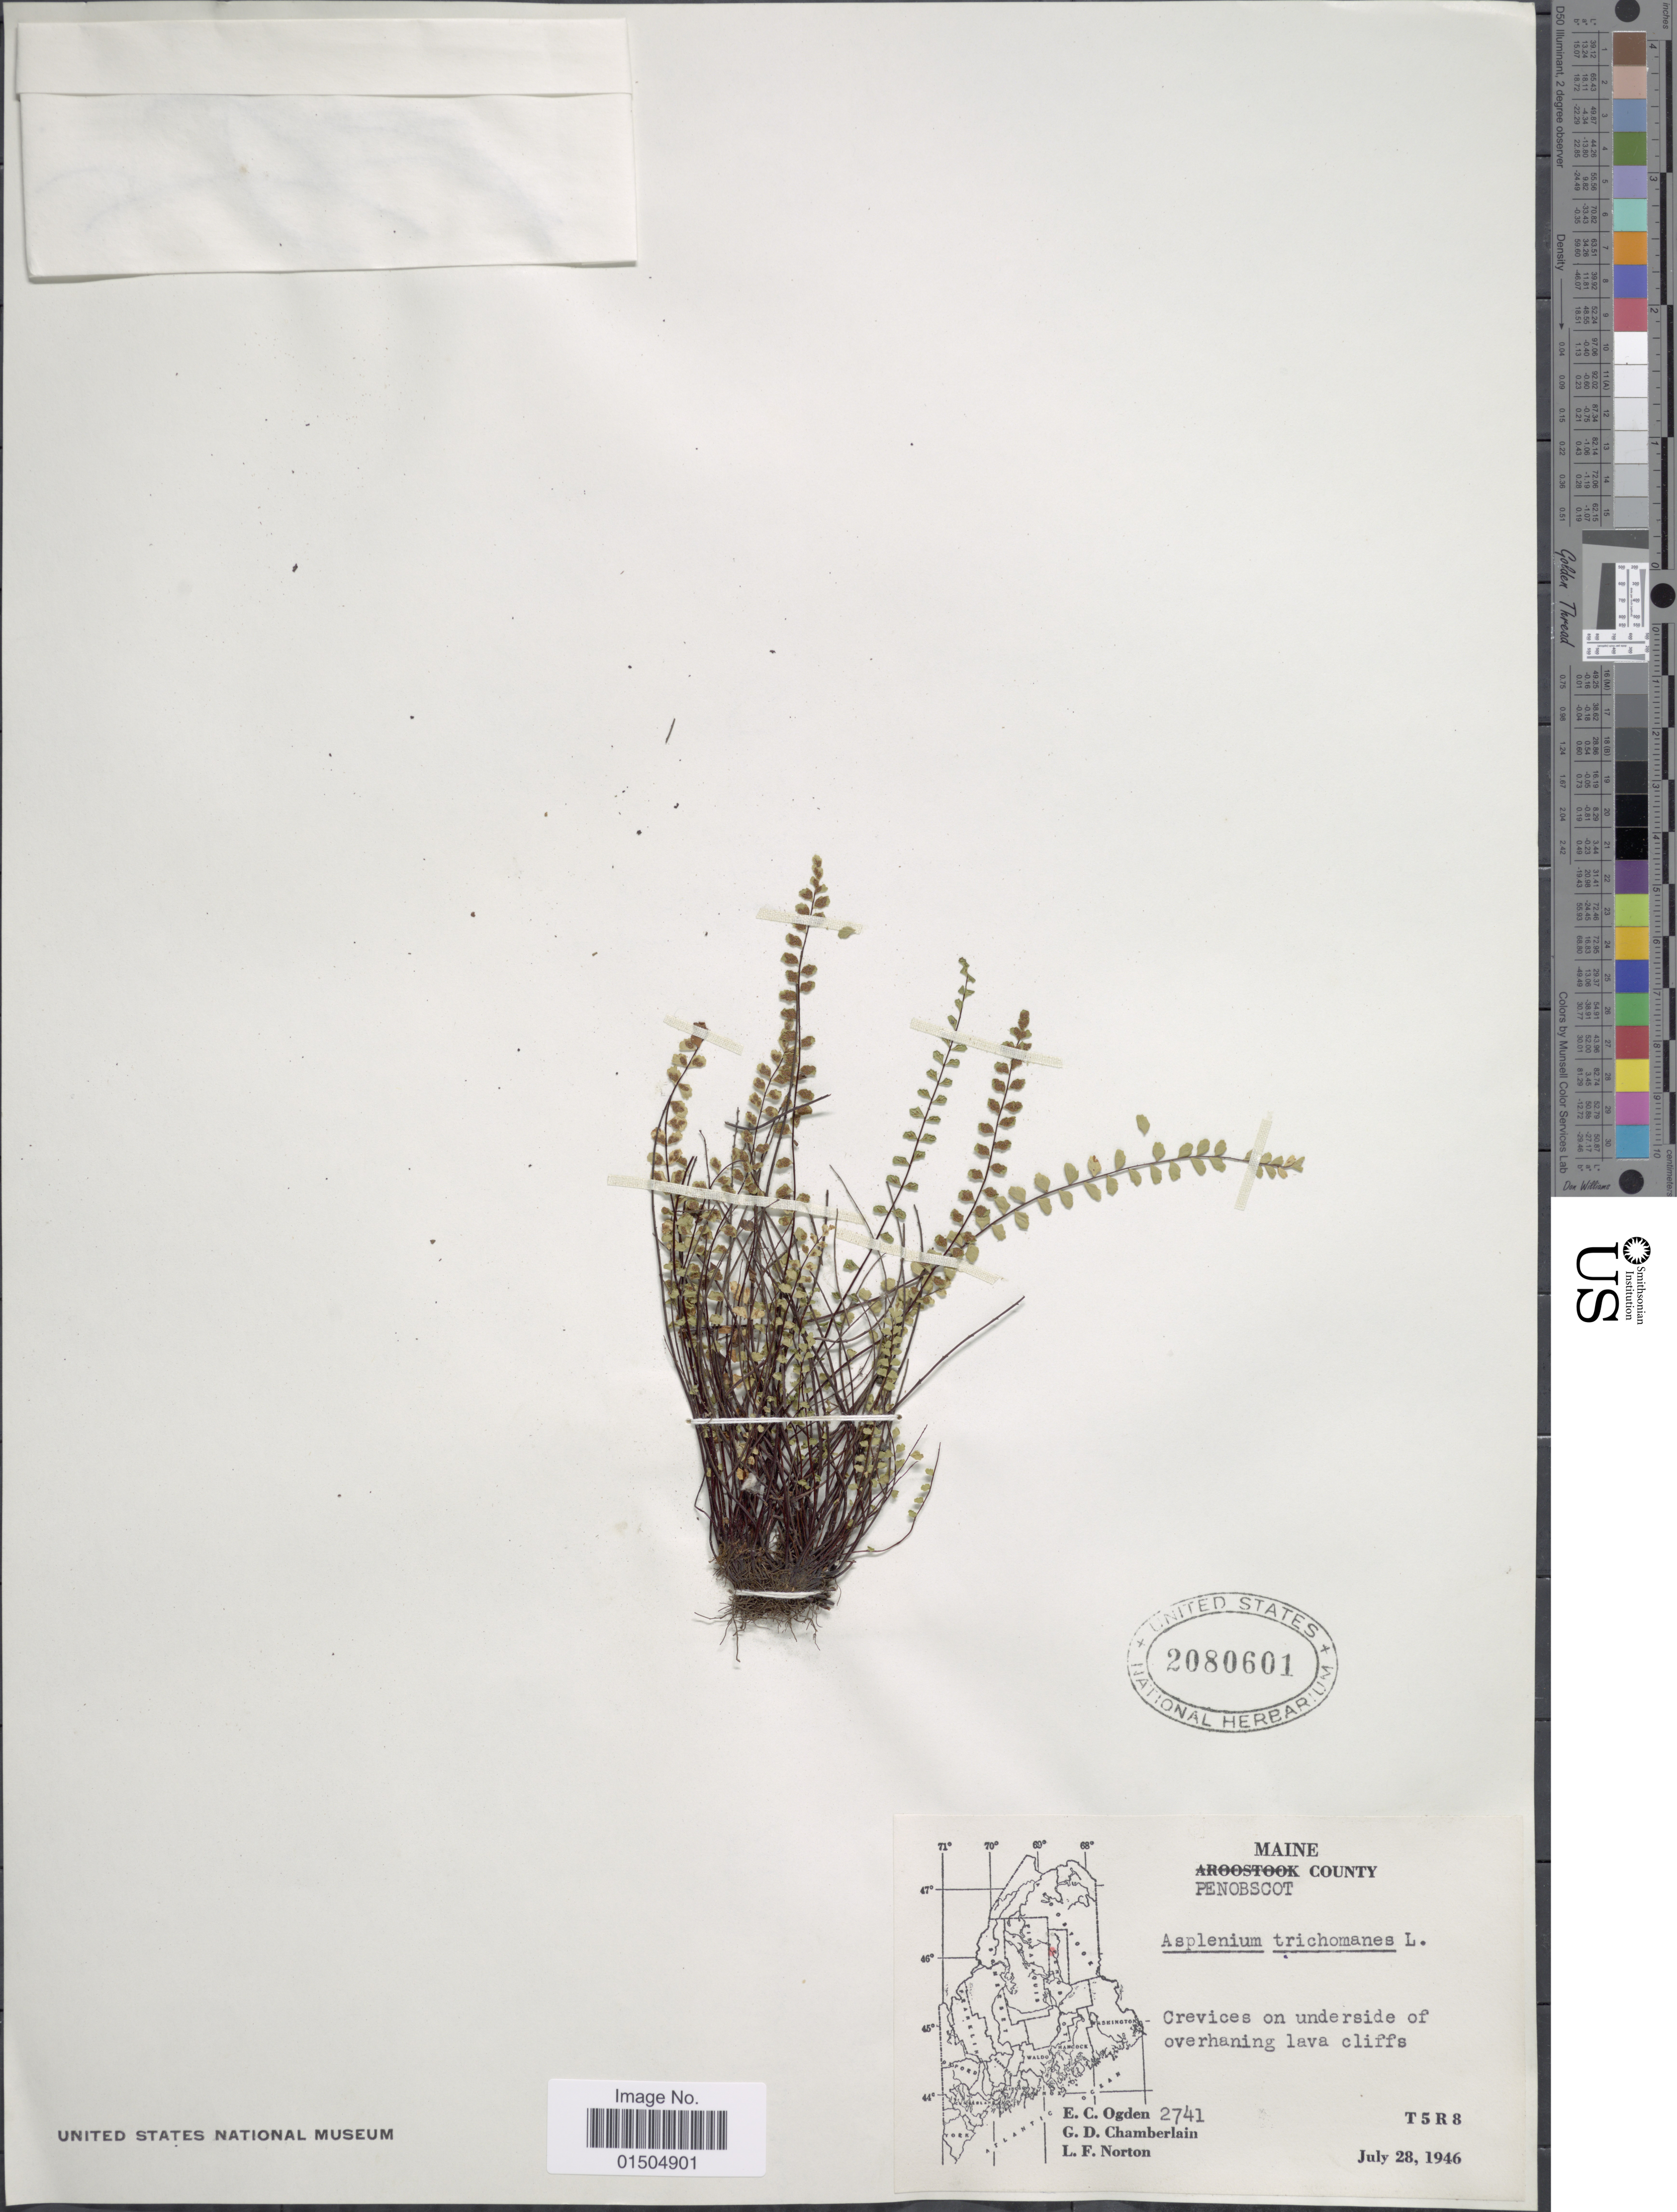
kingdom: Plantae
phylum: Tracheophyta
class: Polypodiopsida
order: Polypodiales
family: Aspleniaceae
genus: Asplenium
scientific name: Asplenium trichomanes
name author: L.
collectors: E. Ogden, G. D. Chamberlain & L. Norton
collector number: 2741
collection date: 1946-07-28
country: United States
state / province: Maine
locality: Penobscot County. Crevices on underside of overhanging lava cliffs. T 5 R 8.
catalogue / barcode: US 2080601